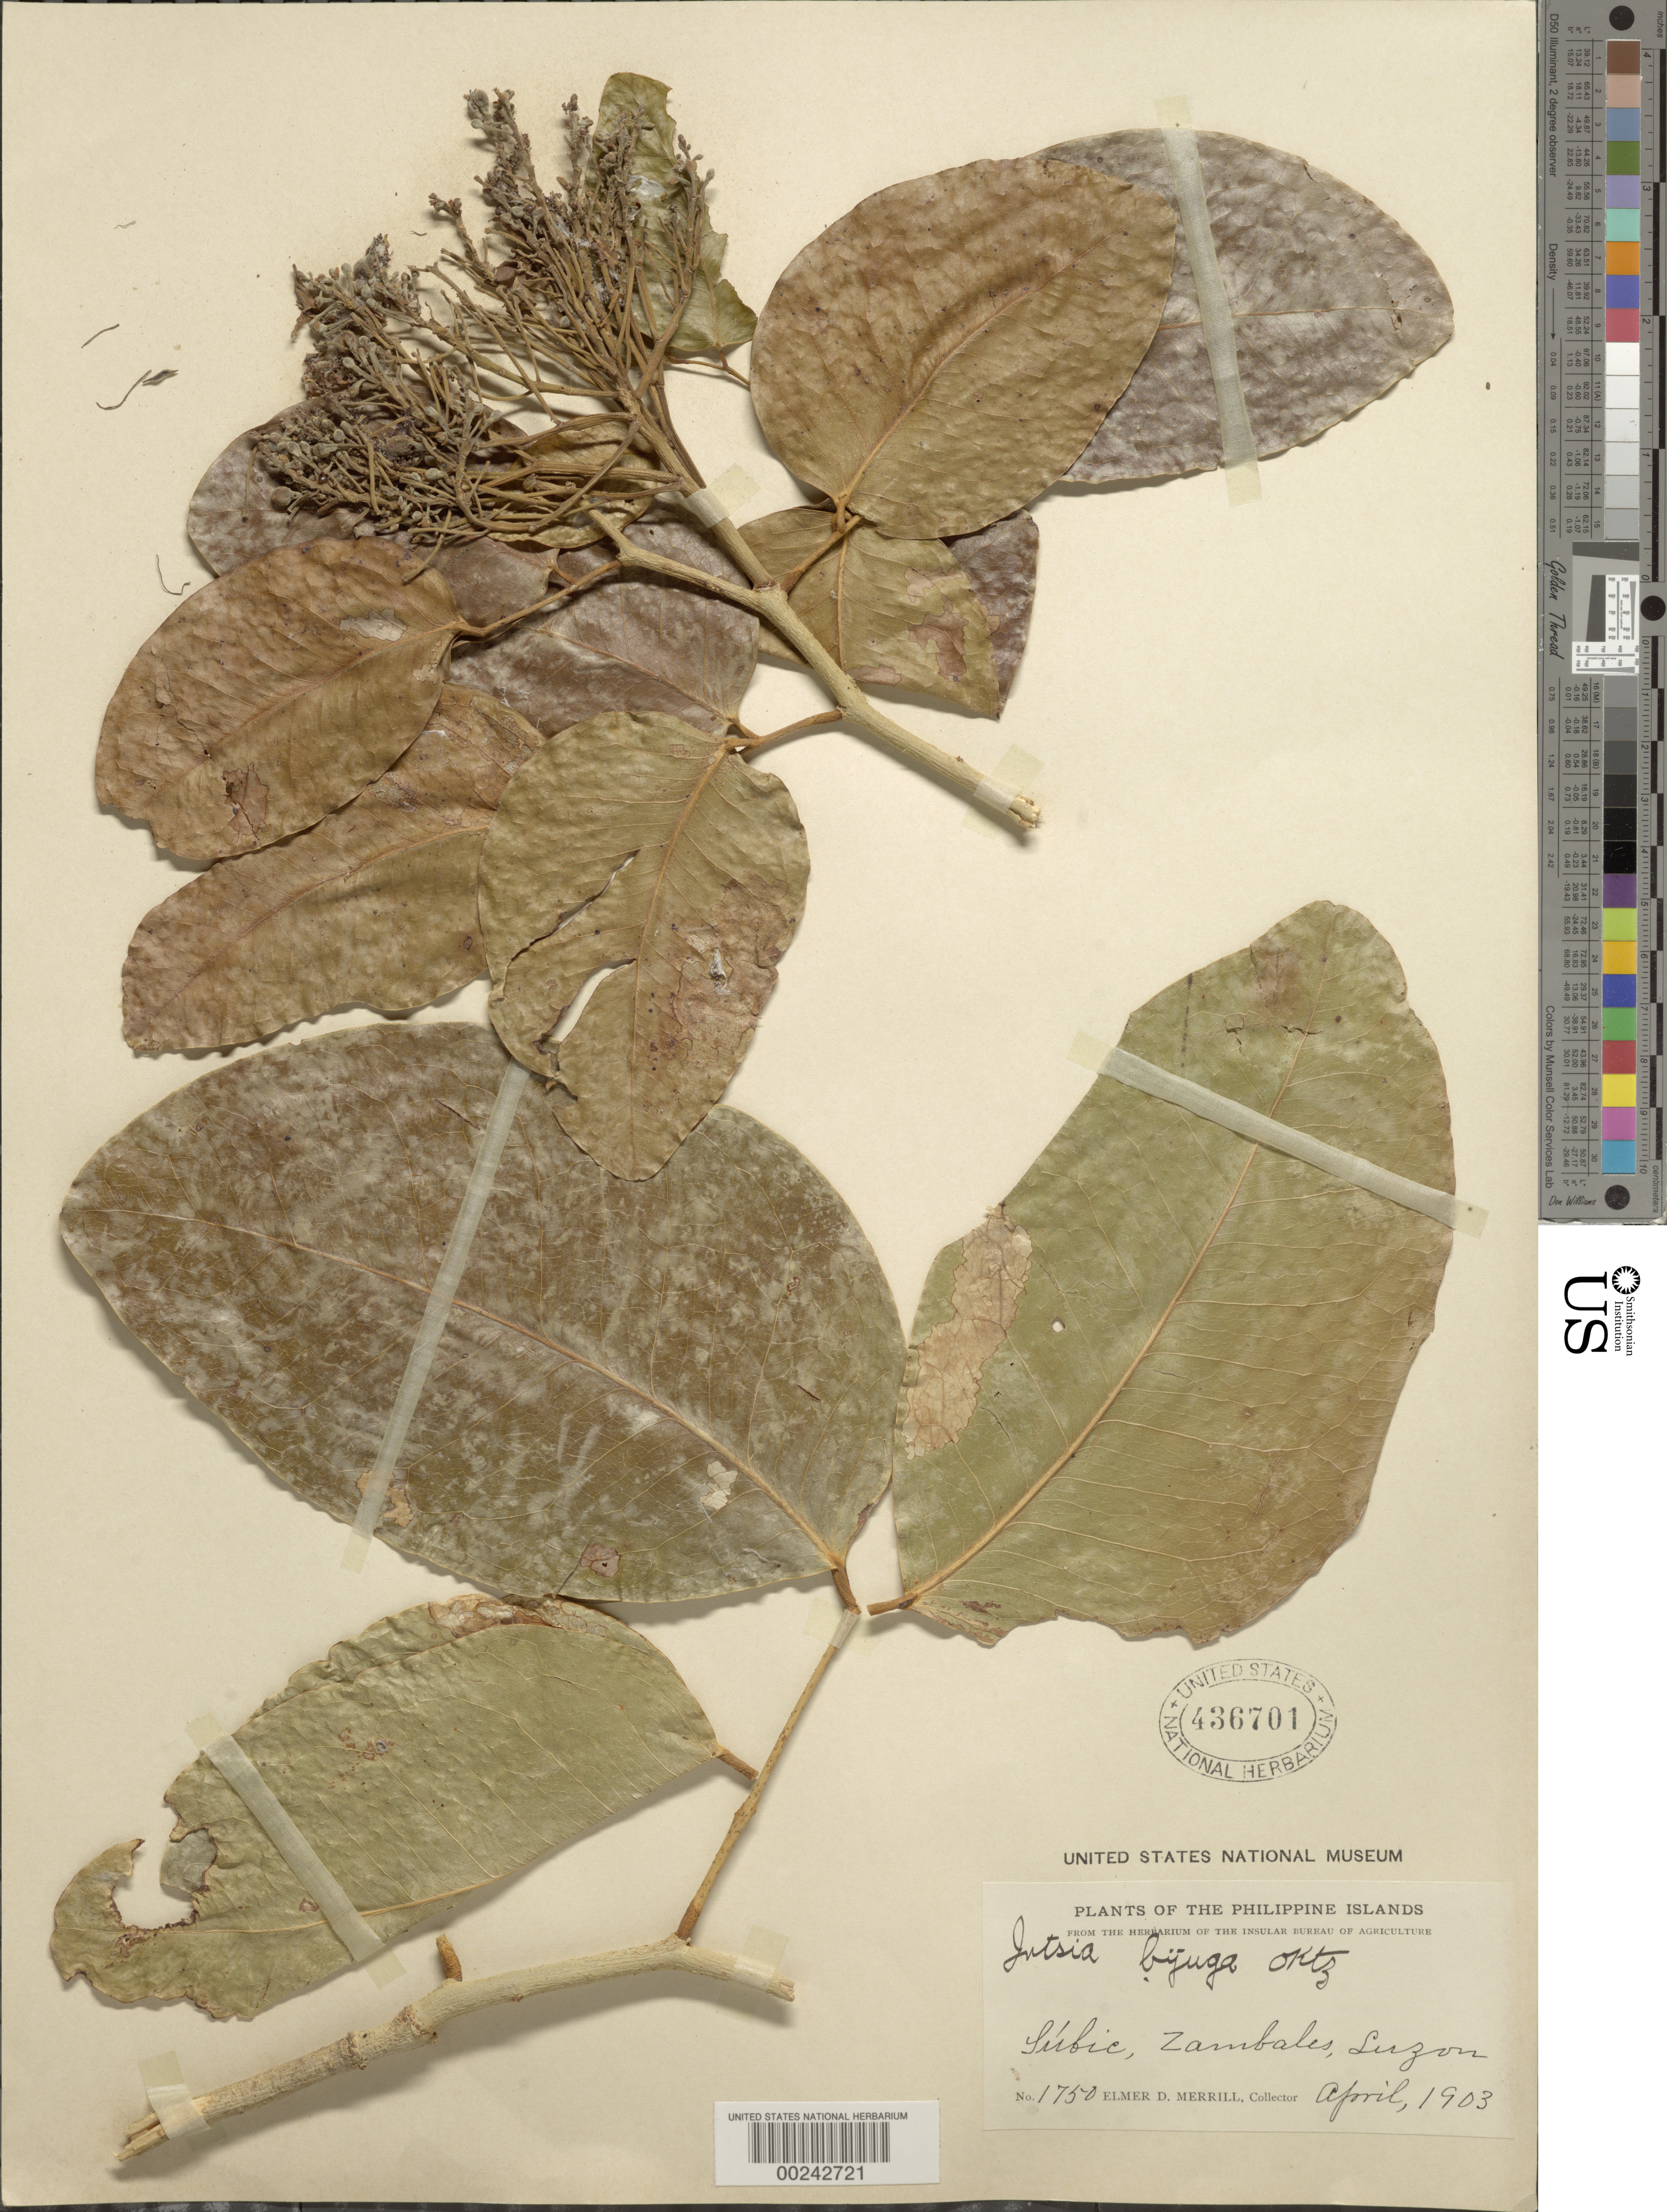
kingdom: Plantae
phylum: Tracheophyta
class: Magnoliopsida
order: Fabales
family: Fabaceae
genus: Intsia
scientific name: Intsia bijuga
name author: (Colebr.) Kuntze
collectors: E. D. Merrill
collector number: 1750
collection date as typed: Apr 1903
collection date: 1903-04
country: Philippines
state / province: Central Luzon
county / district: Zambales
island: Luzon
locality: Lubic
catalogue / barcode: US 436701